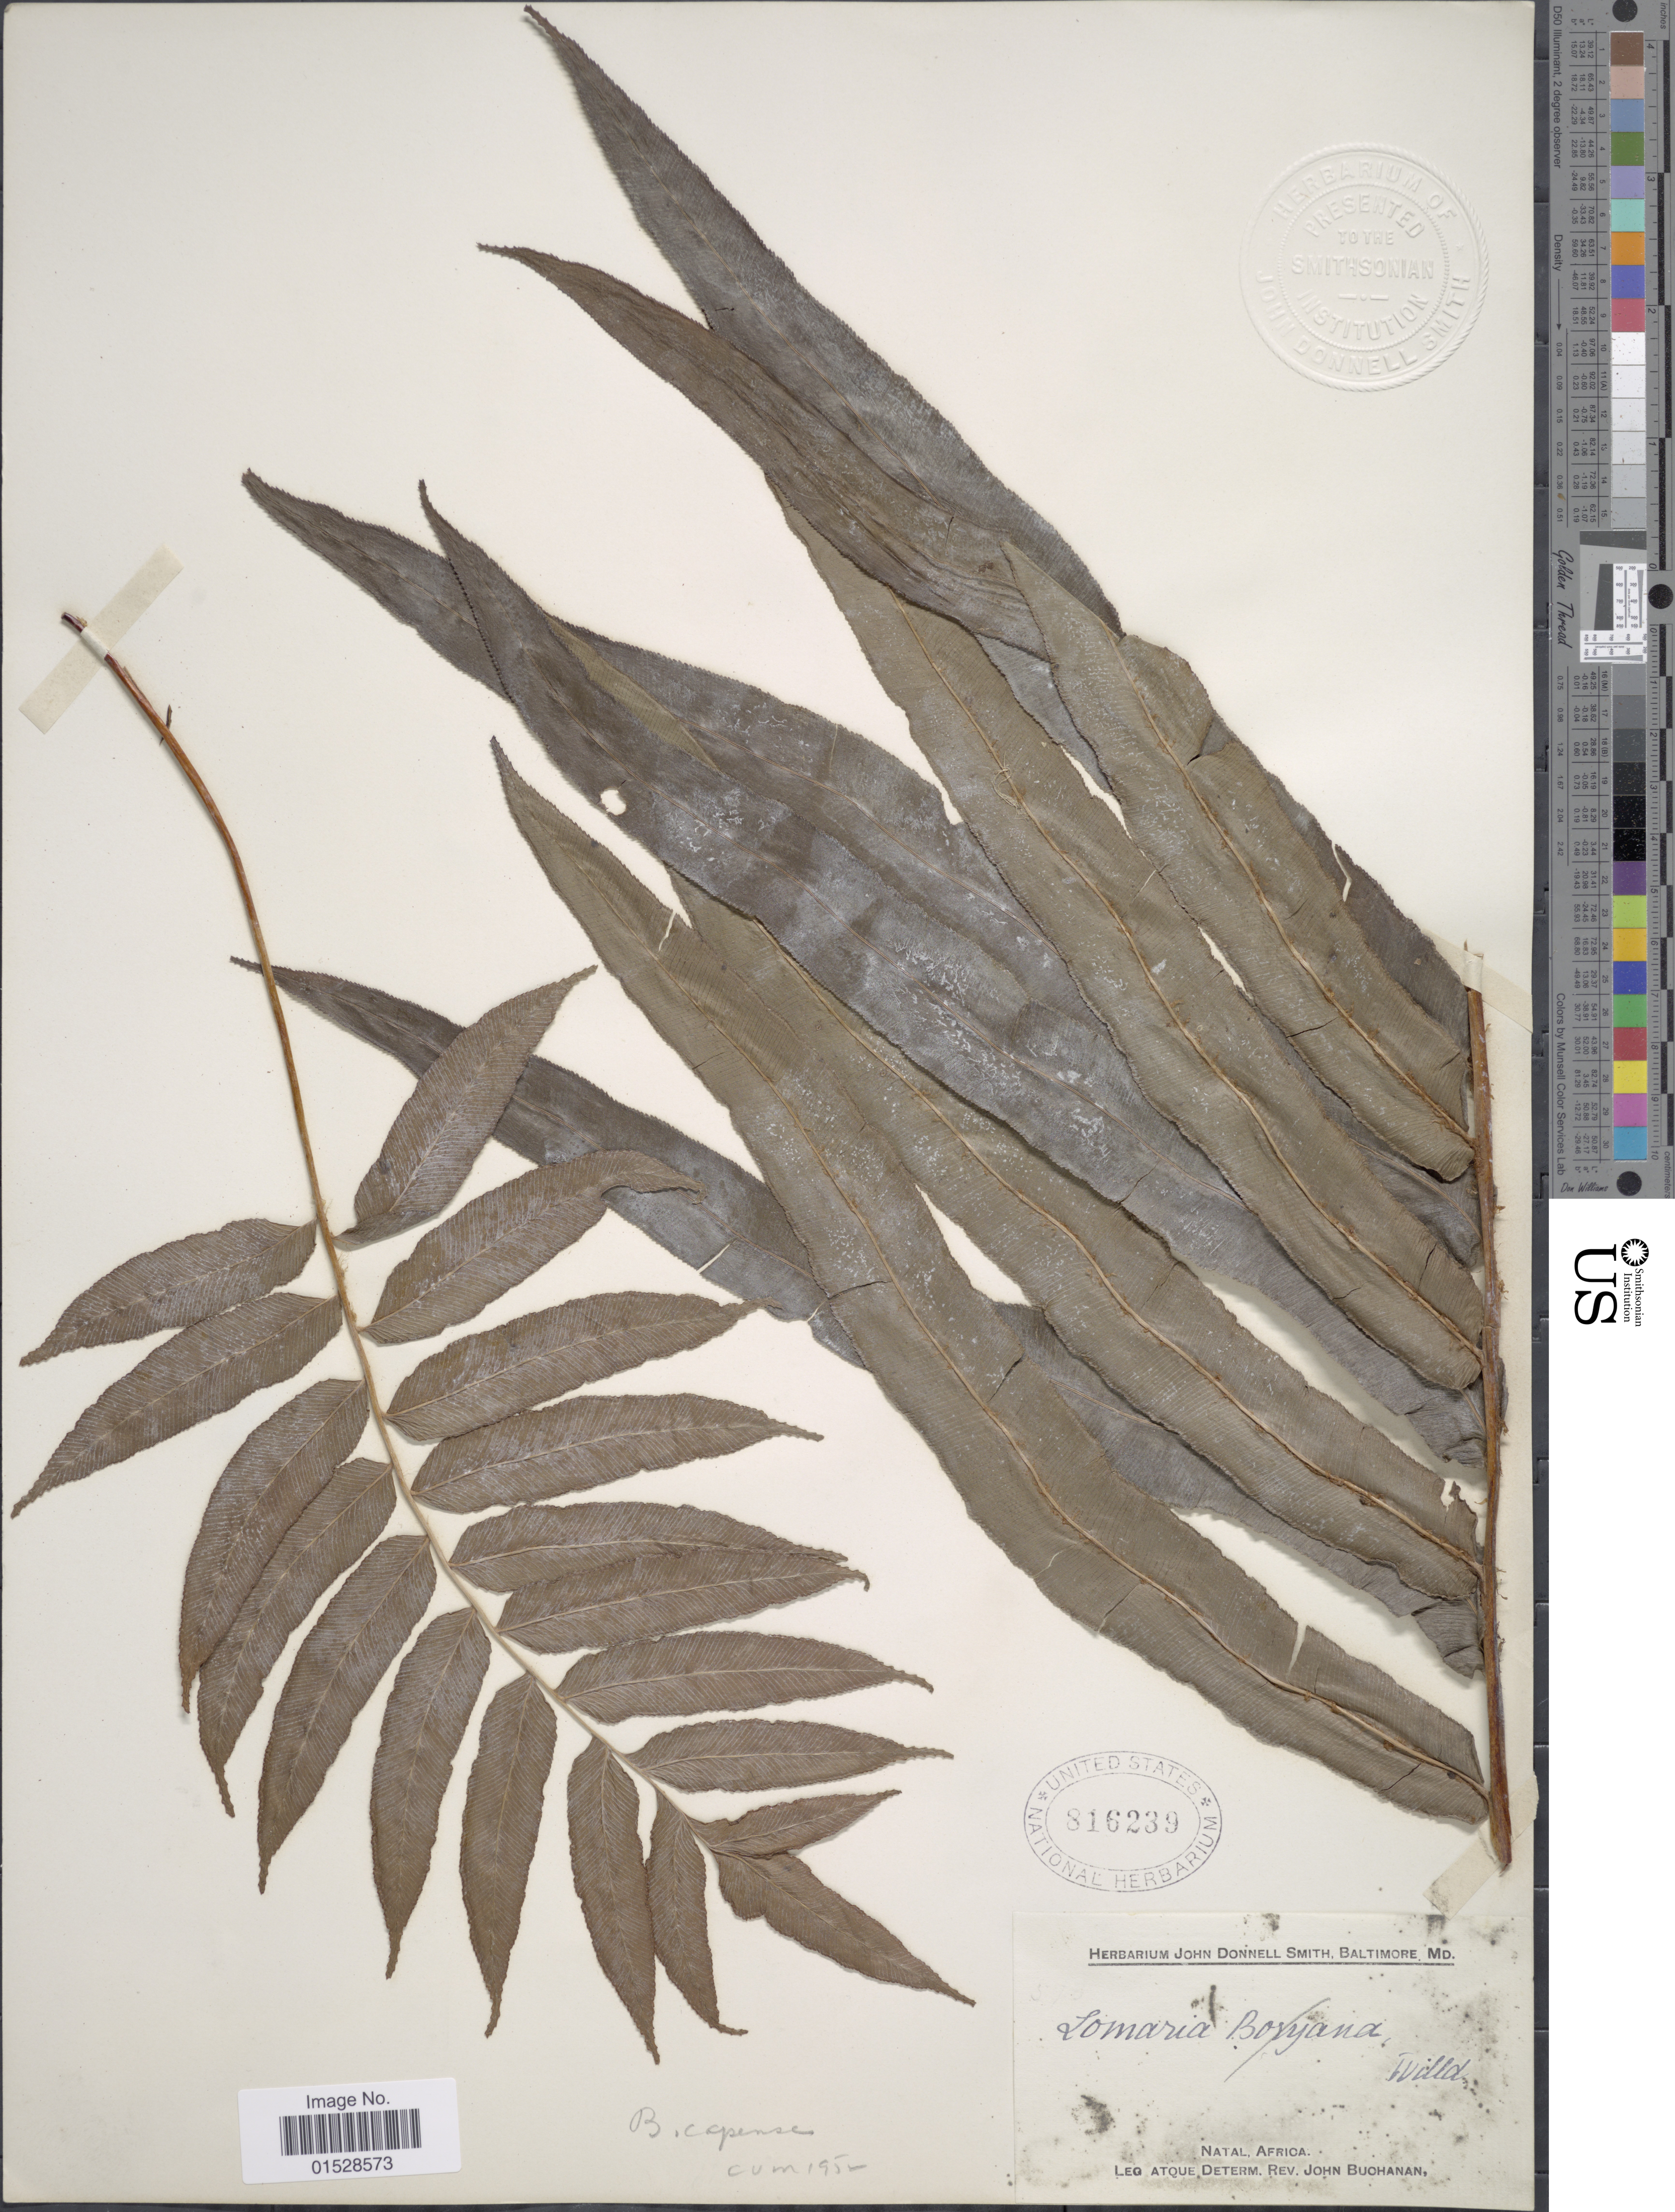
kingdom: Plantae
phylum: Tracheophyta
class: Polypodiopsida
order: Polypodiales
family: Blechnaceae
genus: Blechnum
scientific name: Blechnum capense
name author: (L.) Schltdl.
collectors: J. Buchanan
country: South Africa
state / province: KwaZulu-Natal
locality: Natal, Africa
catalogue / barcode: US 816239